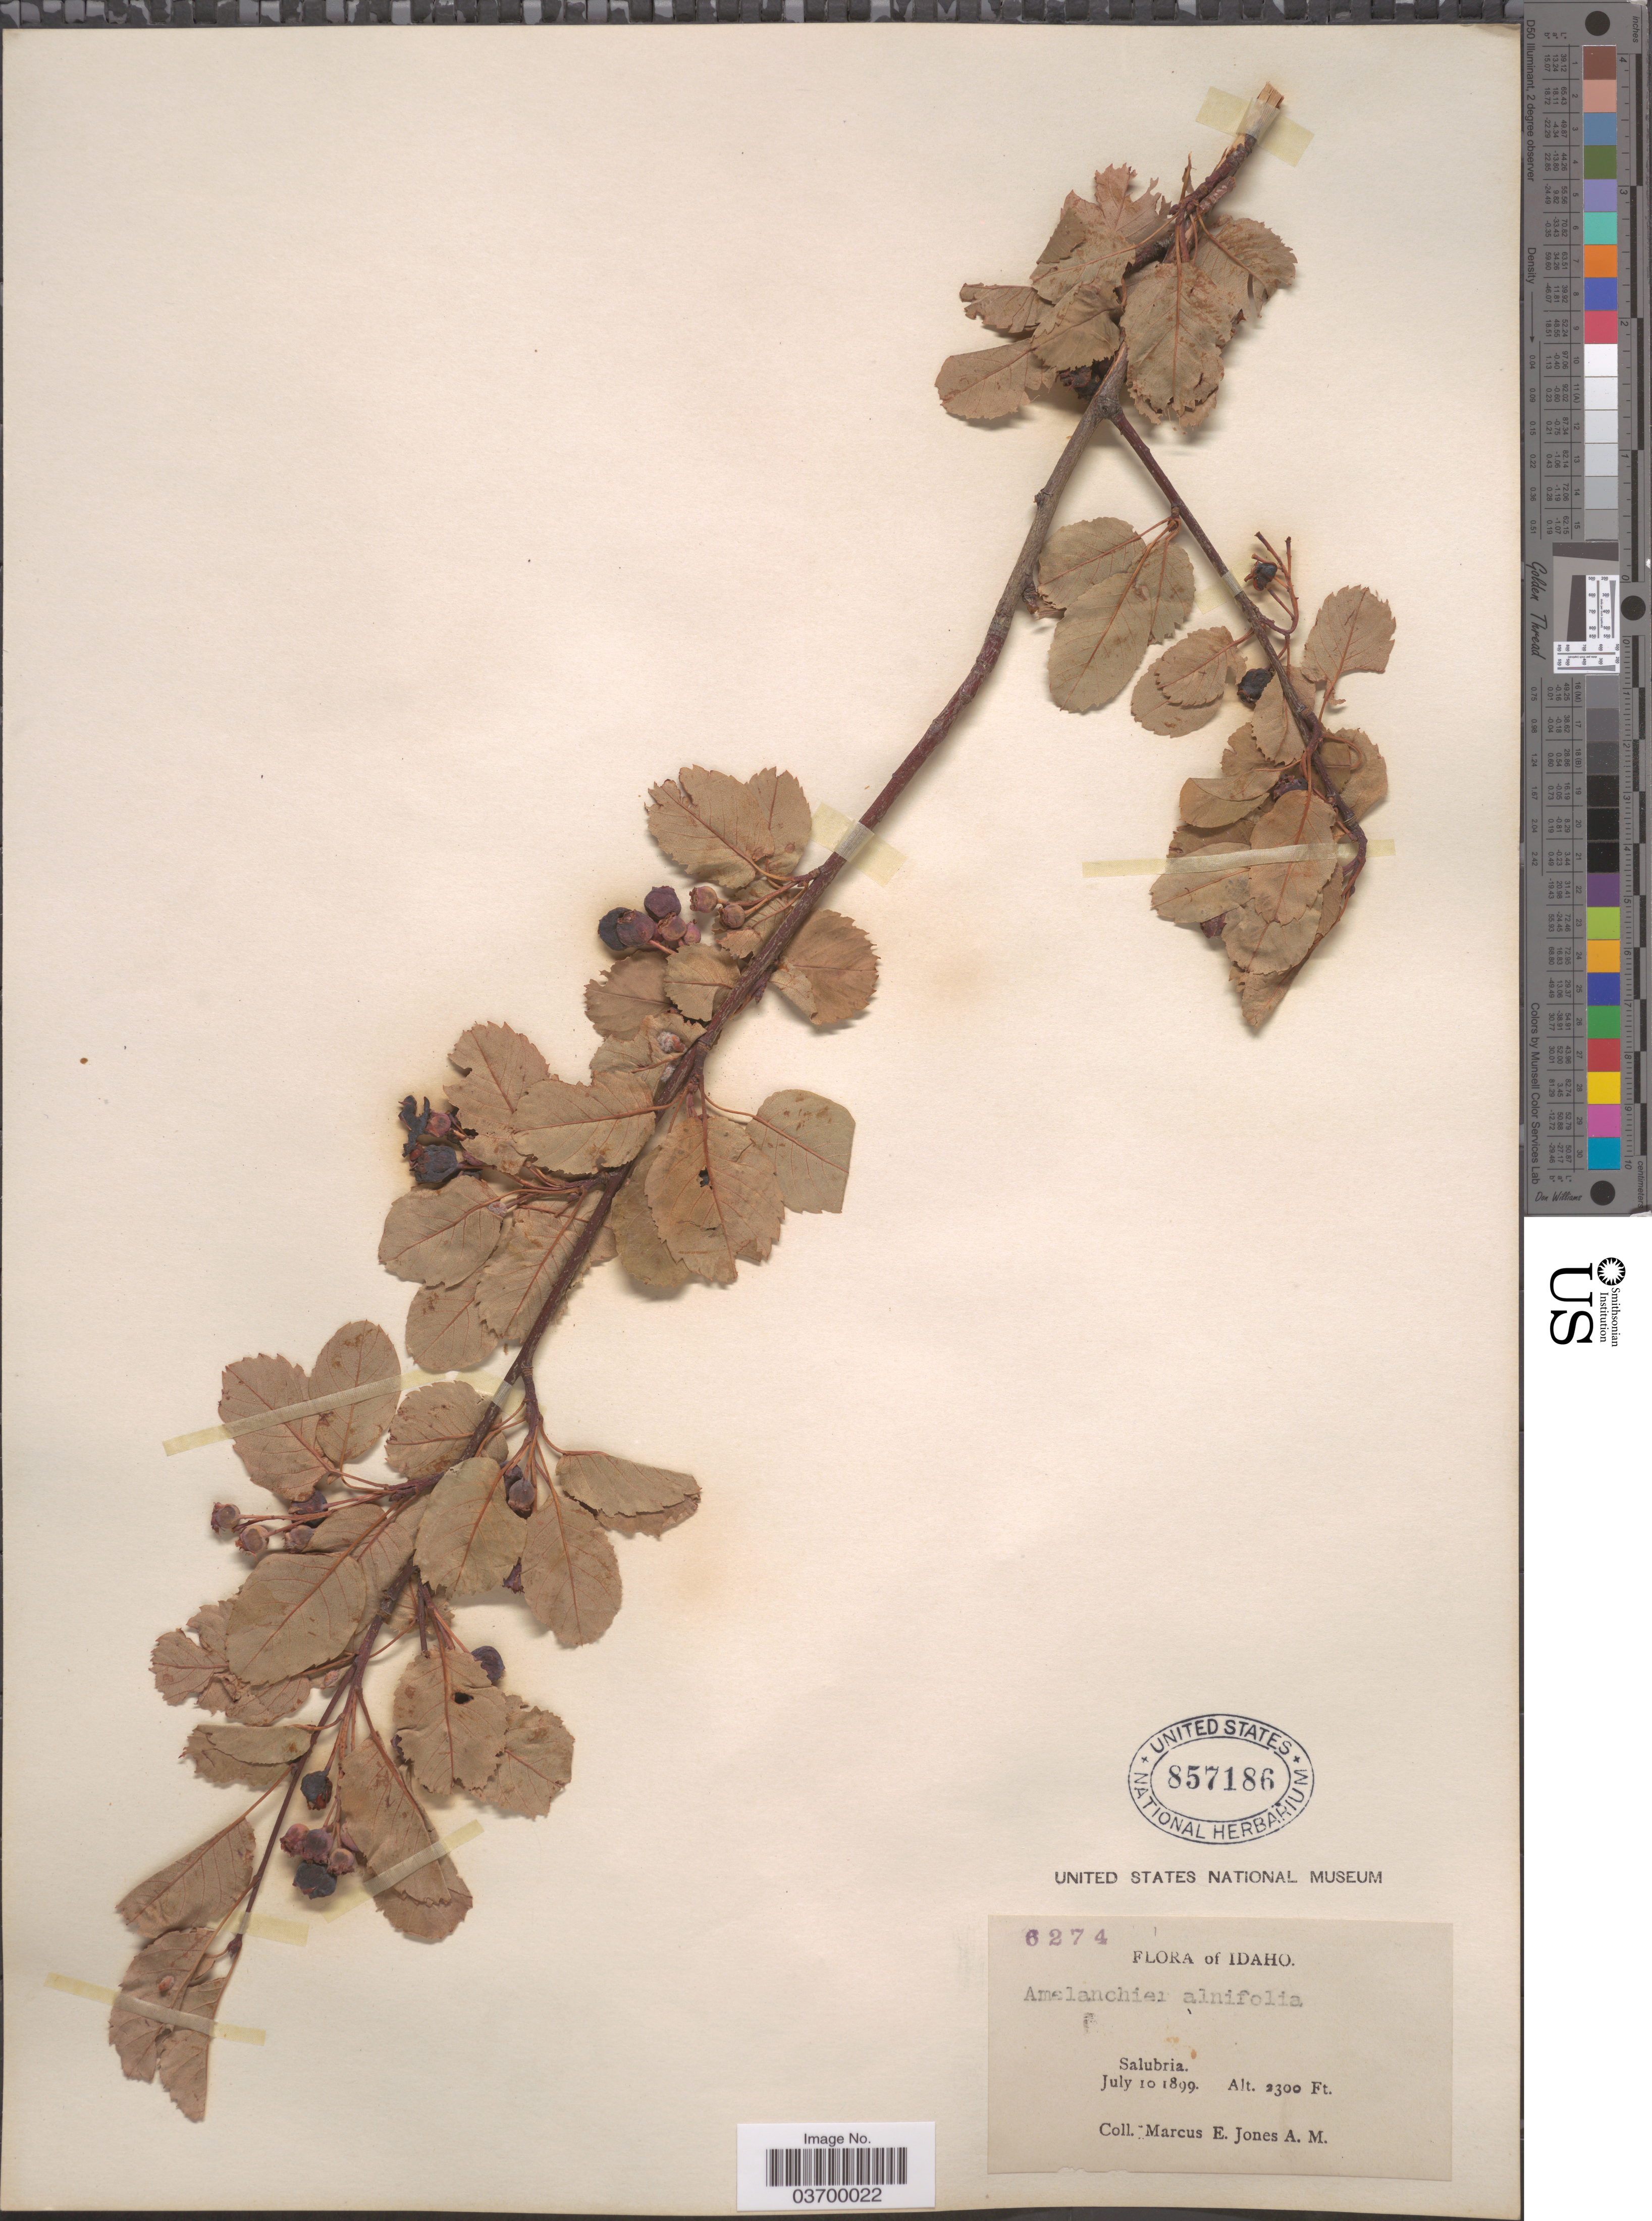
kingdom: Plantae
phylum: Tracheophyta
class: Magnoliopsida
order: Rosales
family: Rosaceae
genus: Amelanchier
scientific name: Amelanchier alnifolia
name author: (Nutt.) Nutt. ex M. Roem.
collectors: M. E. Jones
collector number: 6274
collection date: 1899-07-10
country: United States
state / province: Idaho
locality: Salubria.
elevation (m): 701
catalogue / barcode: US 857186